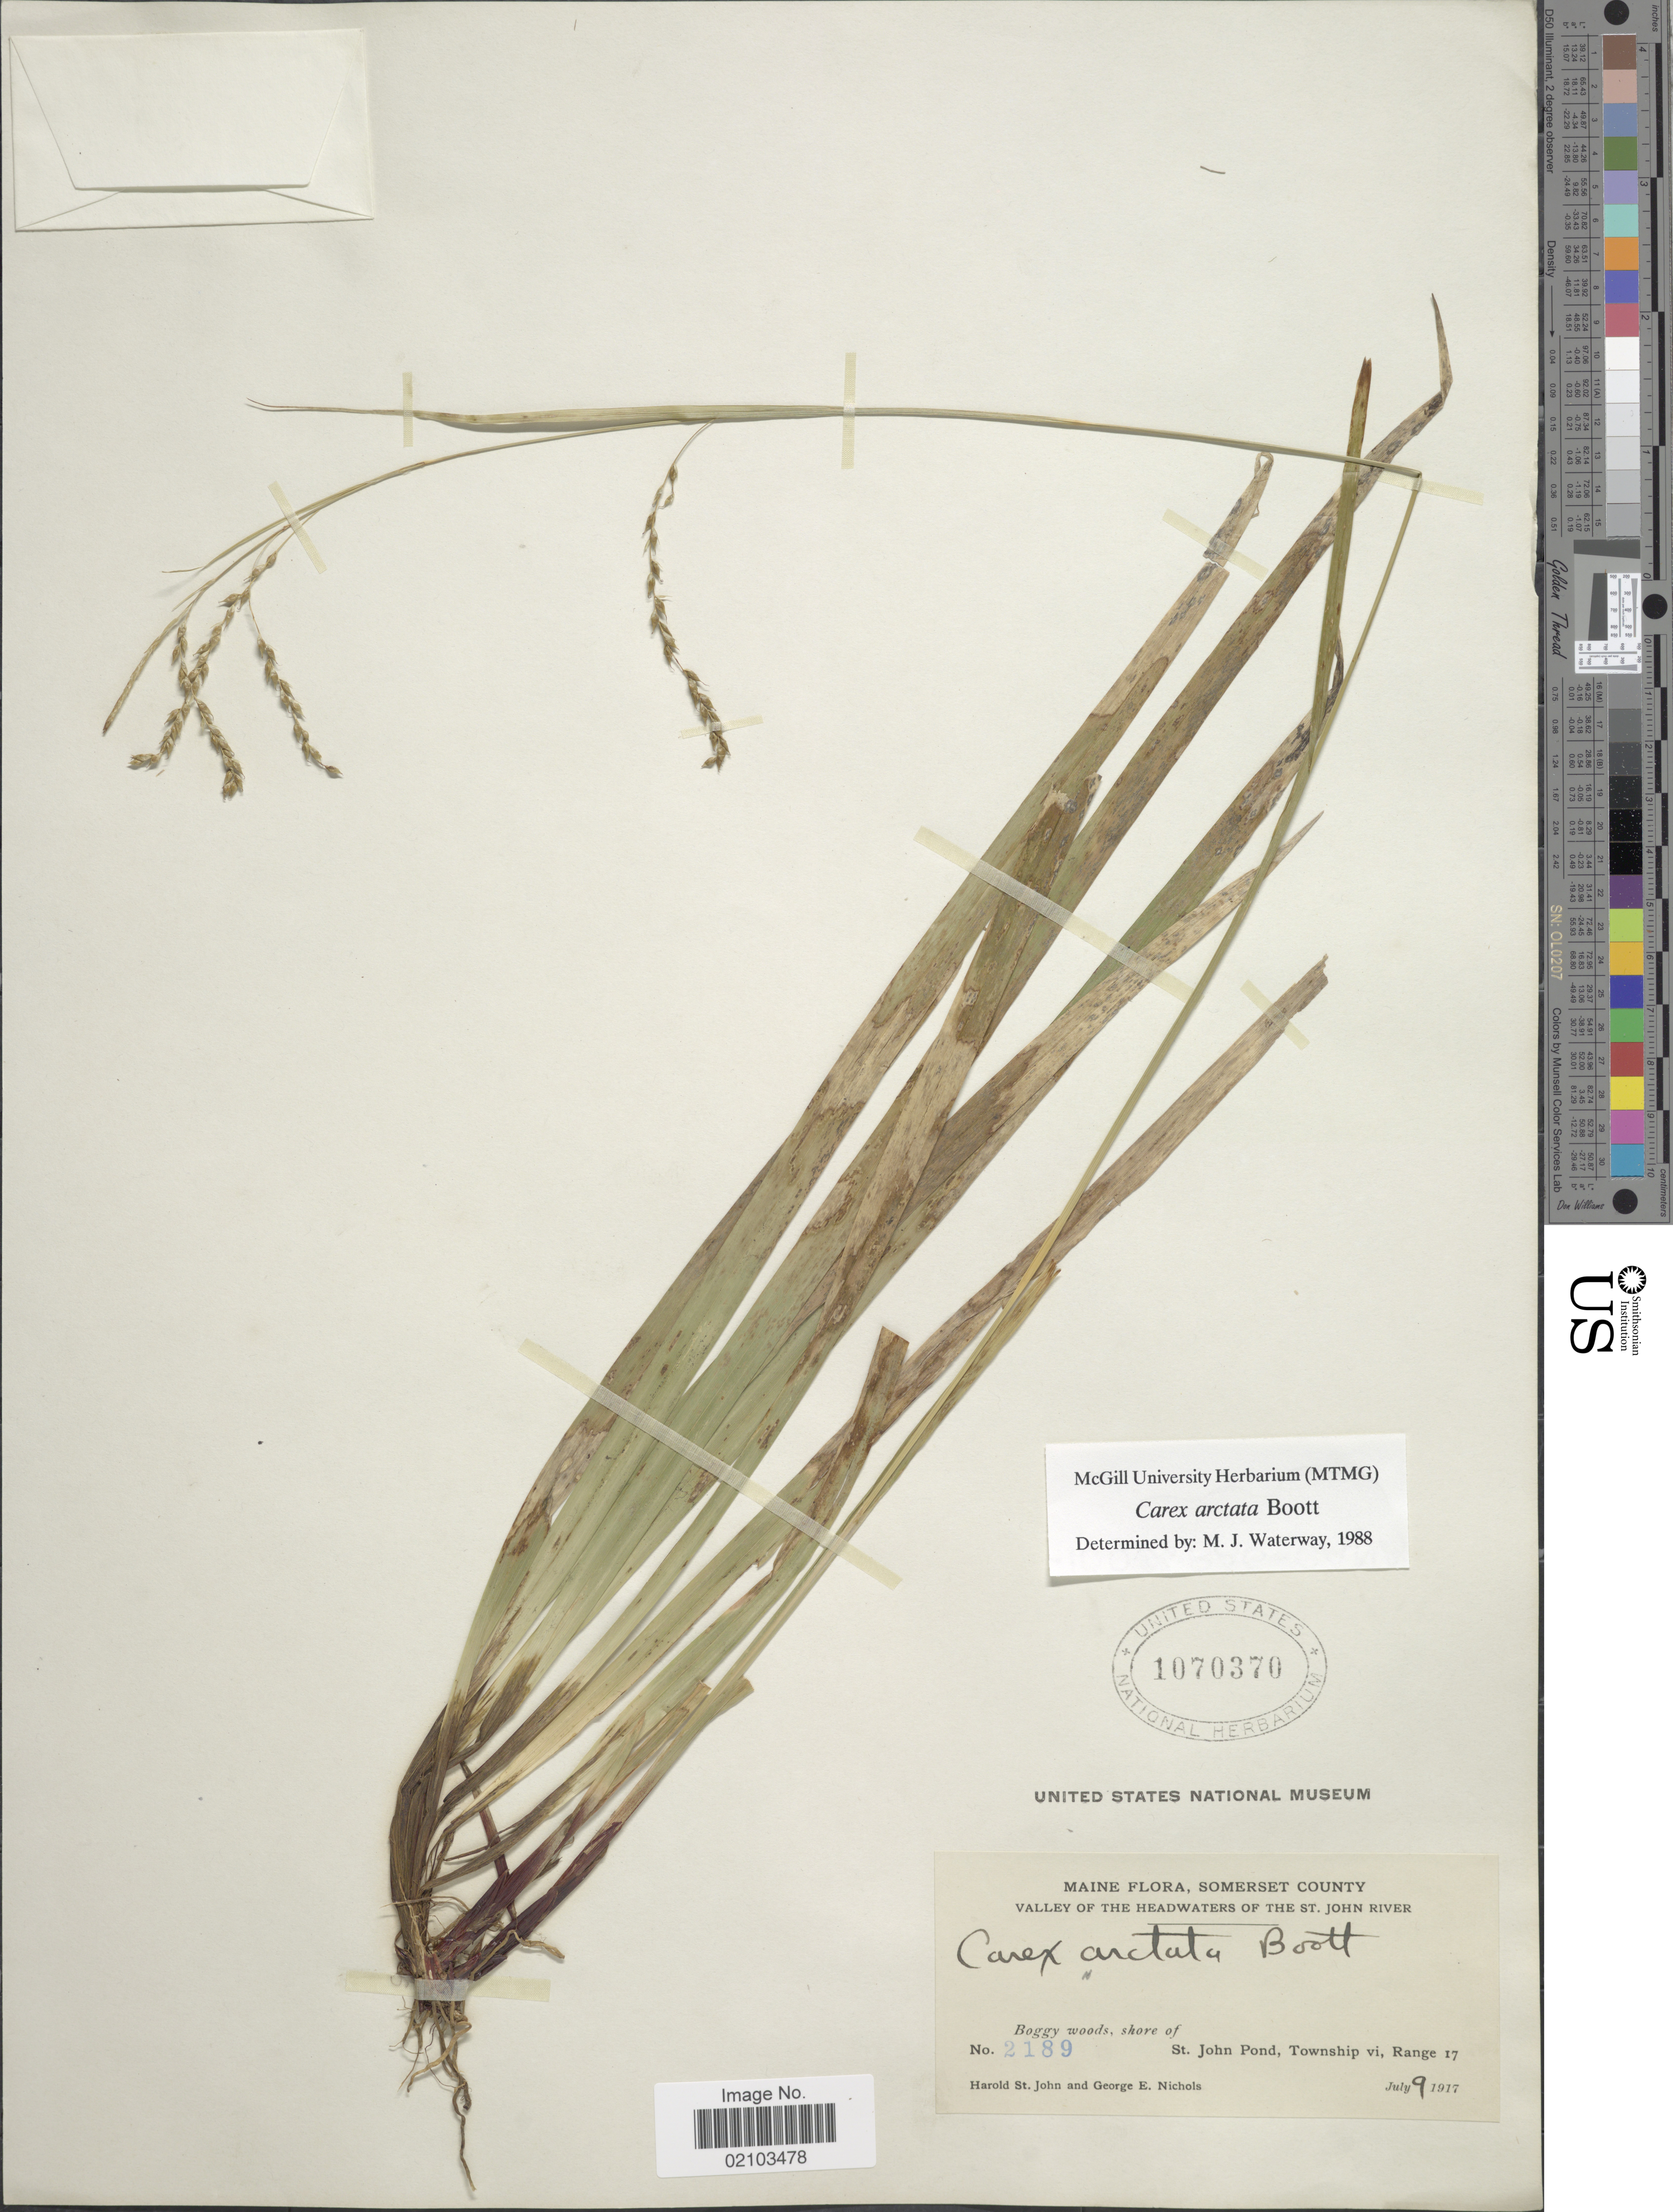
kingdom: Plantae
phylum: Tracheophyta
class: Liliopsida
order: Poales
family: Cyperaceae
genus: Carex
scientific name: Carex arctata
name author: Boott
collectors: H. St. John & G. E. Nichols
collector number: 2189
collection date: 1917-07-09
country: United States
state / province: Maine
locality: Somerset County,Valley of the Headwaters of the St. John River, boggy woods, shore of St. John Pond, Township vi, Range 17.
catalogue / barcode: US 1070370